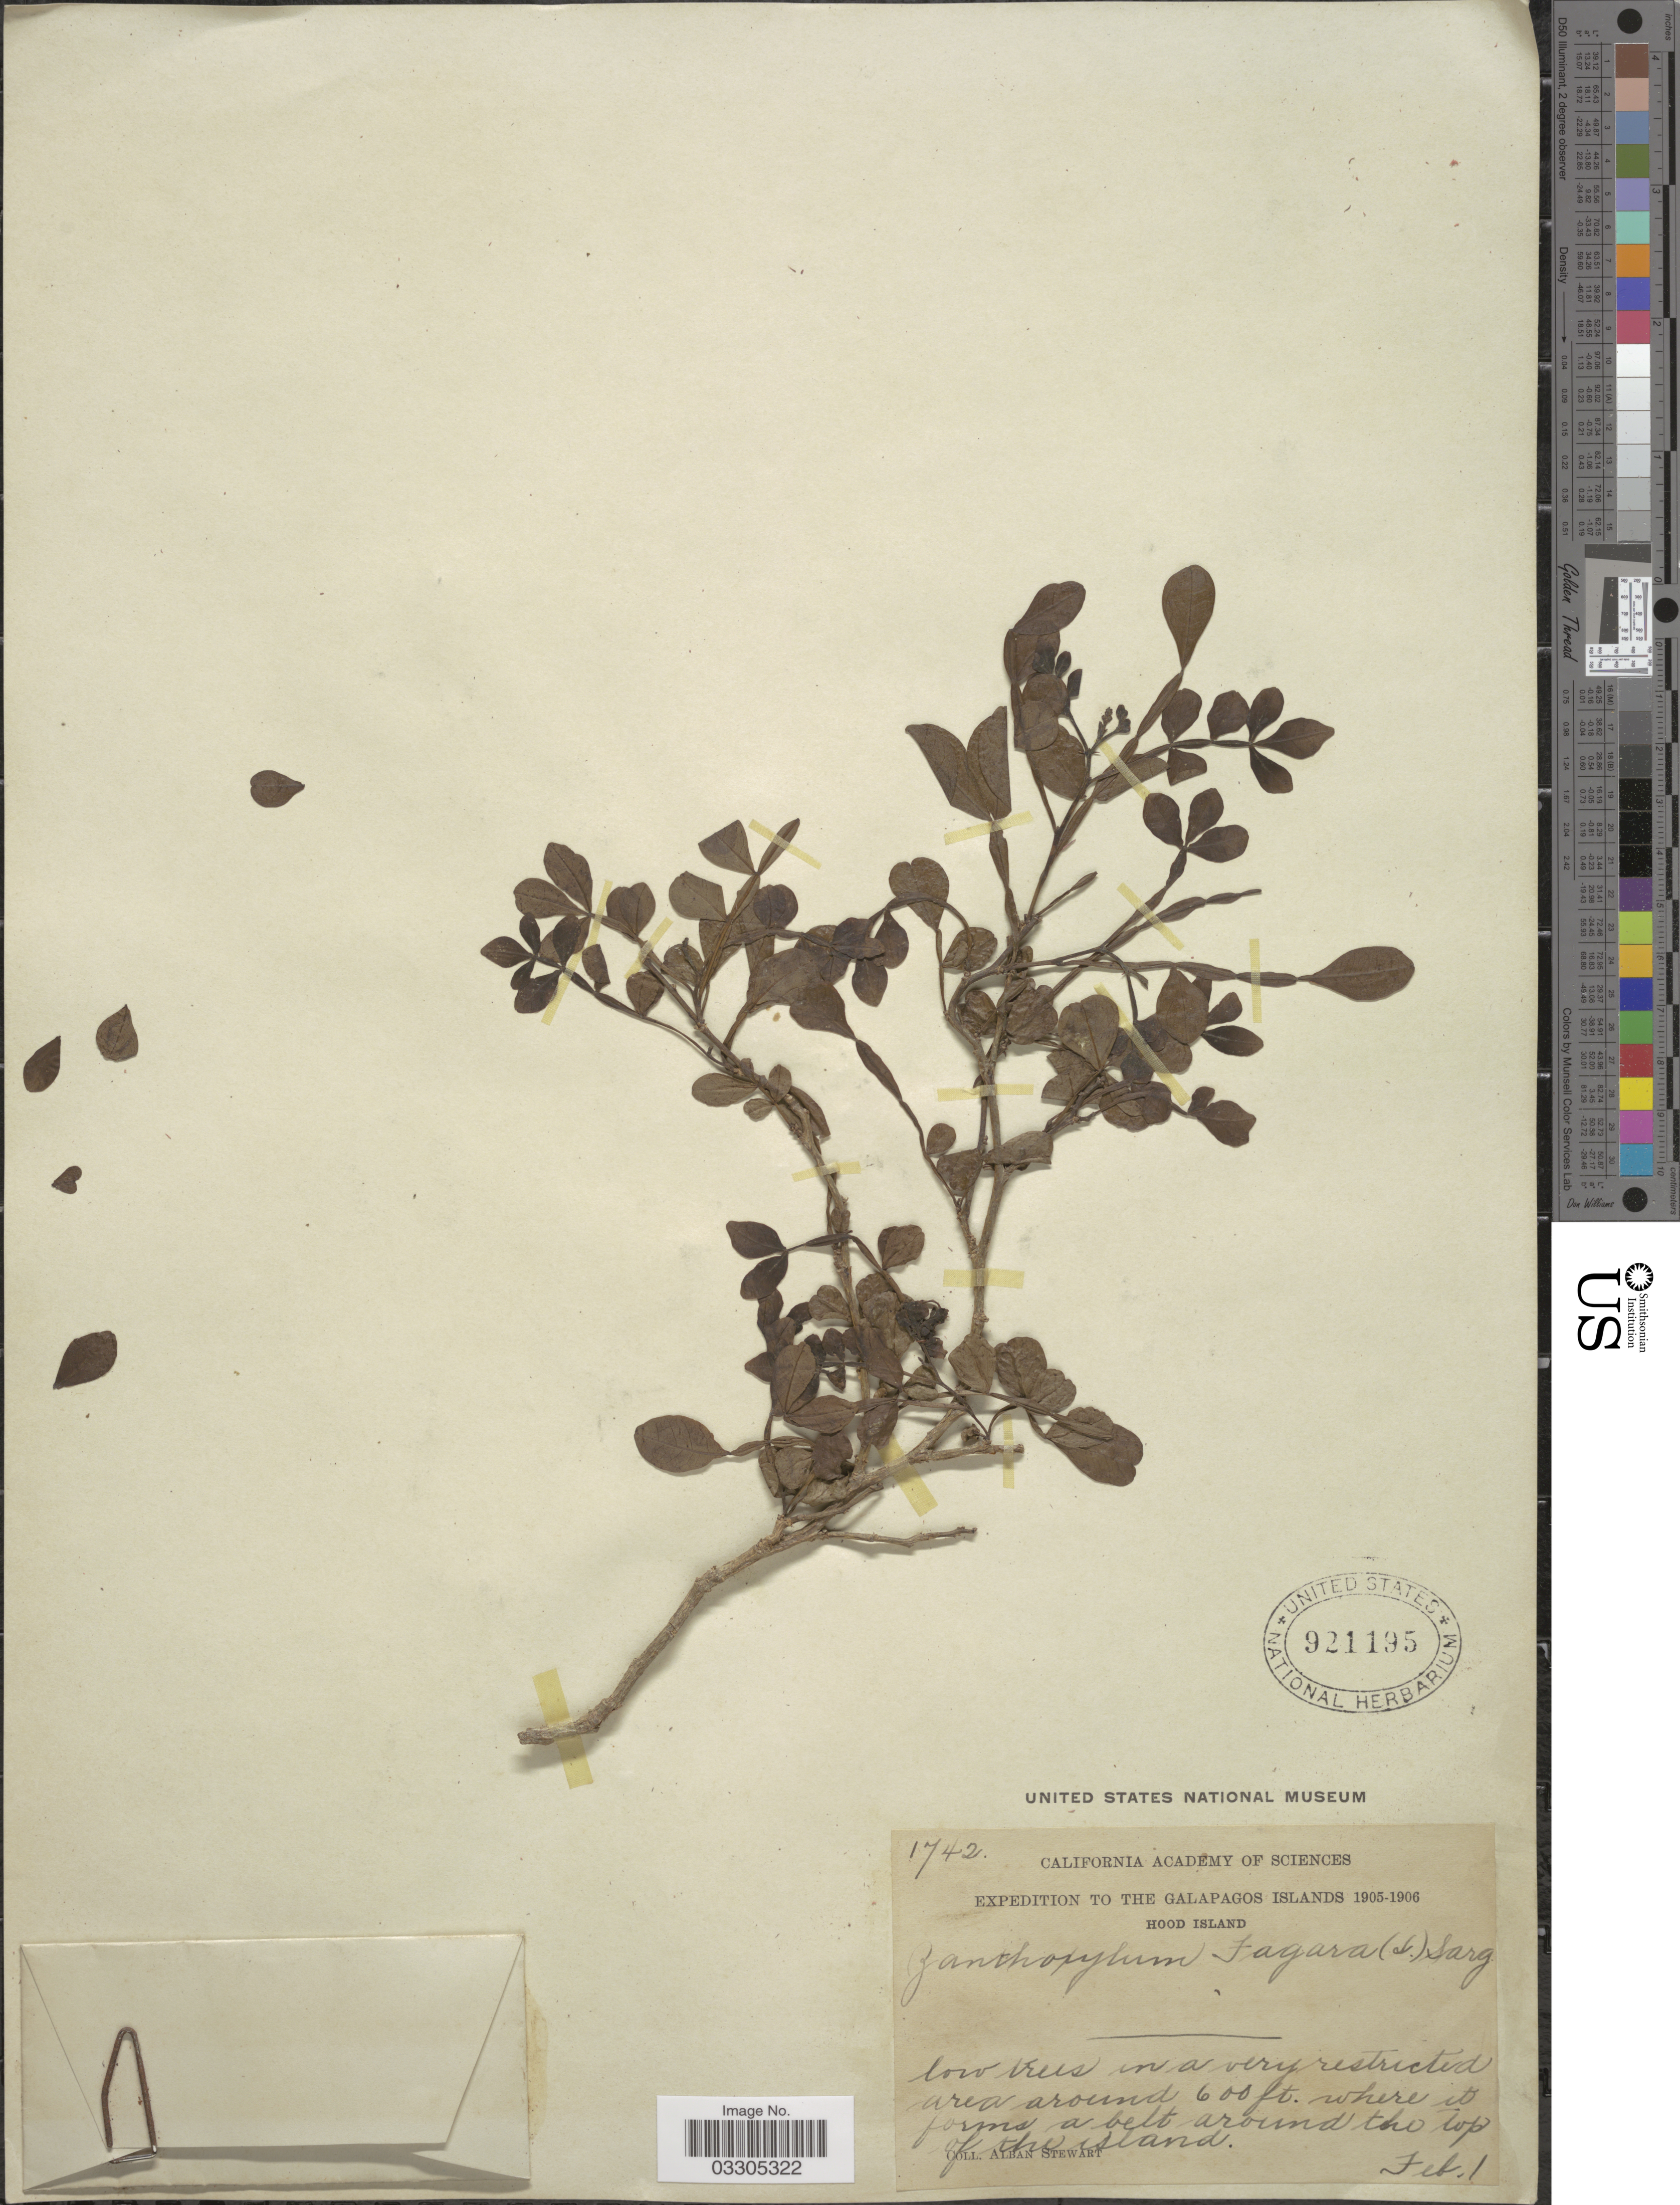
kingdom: Plantae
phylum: Tracheophyta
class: Magnoliopsida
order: Sapindales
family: Rutaceae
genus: Zanthoxylum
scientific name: Zanthoxylum fagara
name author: (L.) Sarg.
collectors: A. Stewart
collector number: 1742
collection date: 1905-02-01/1906-02-01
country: Ecuador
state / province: Colón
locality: The Galapagos Islands. Hood Island.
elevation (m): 183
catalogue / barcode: US 921195